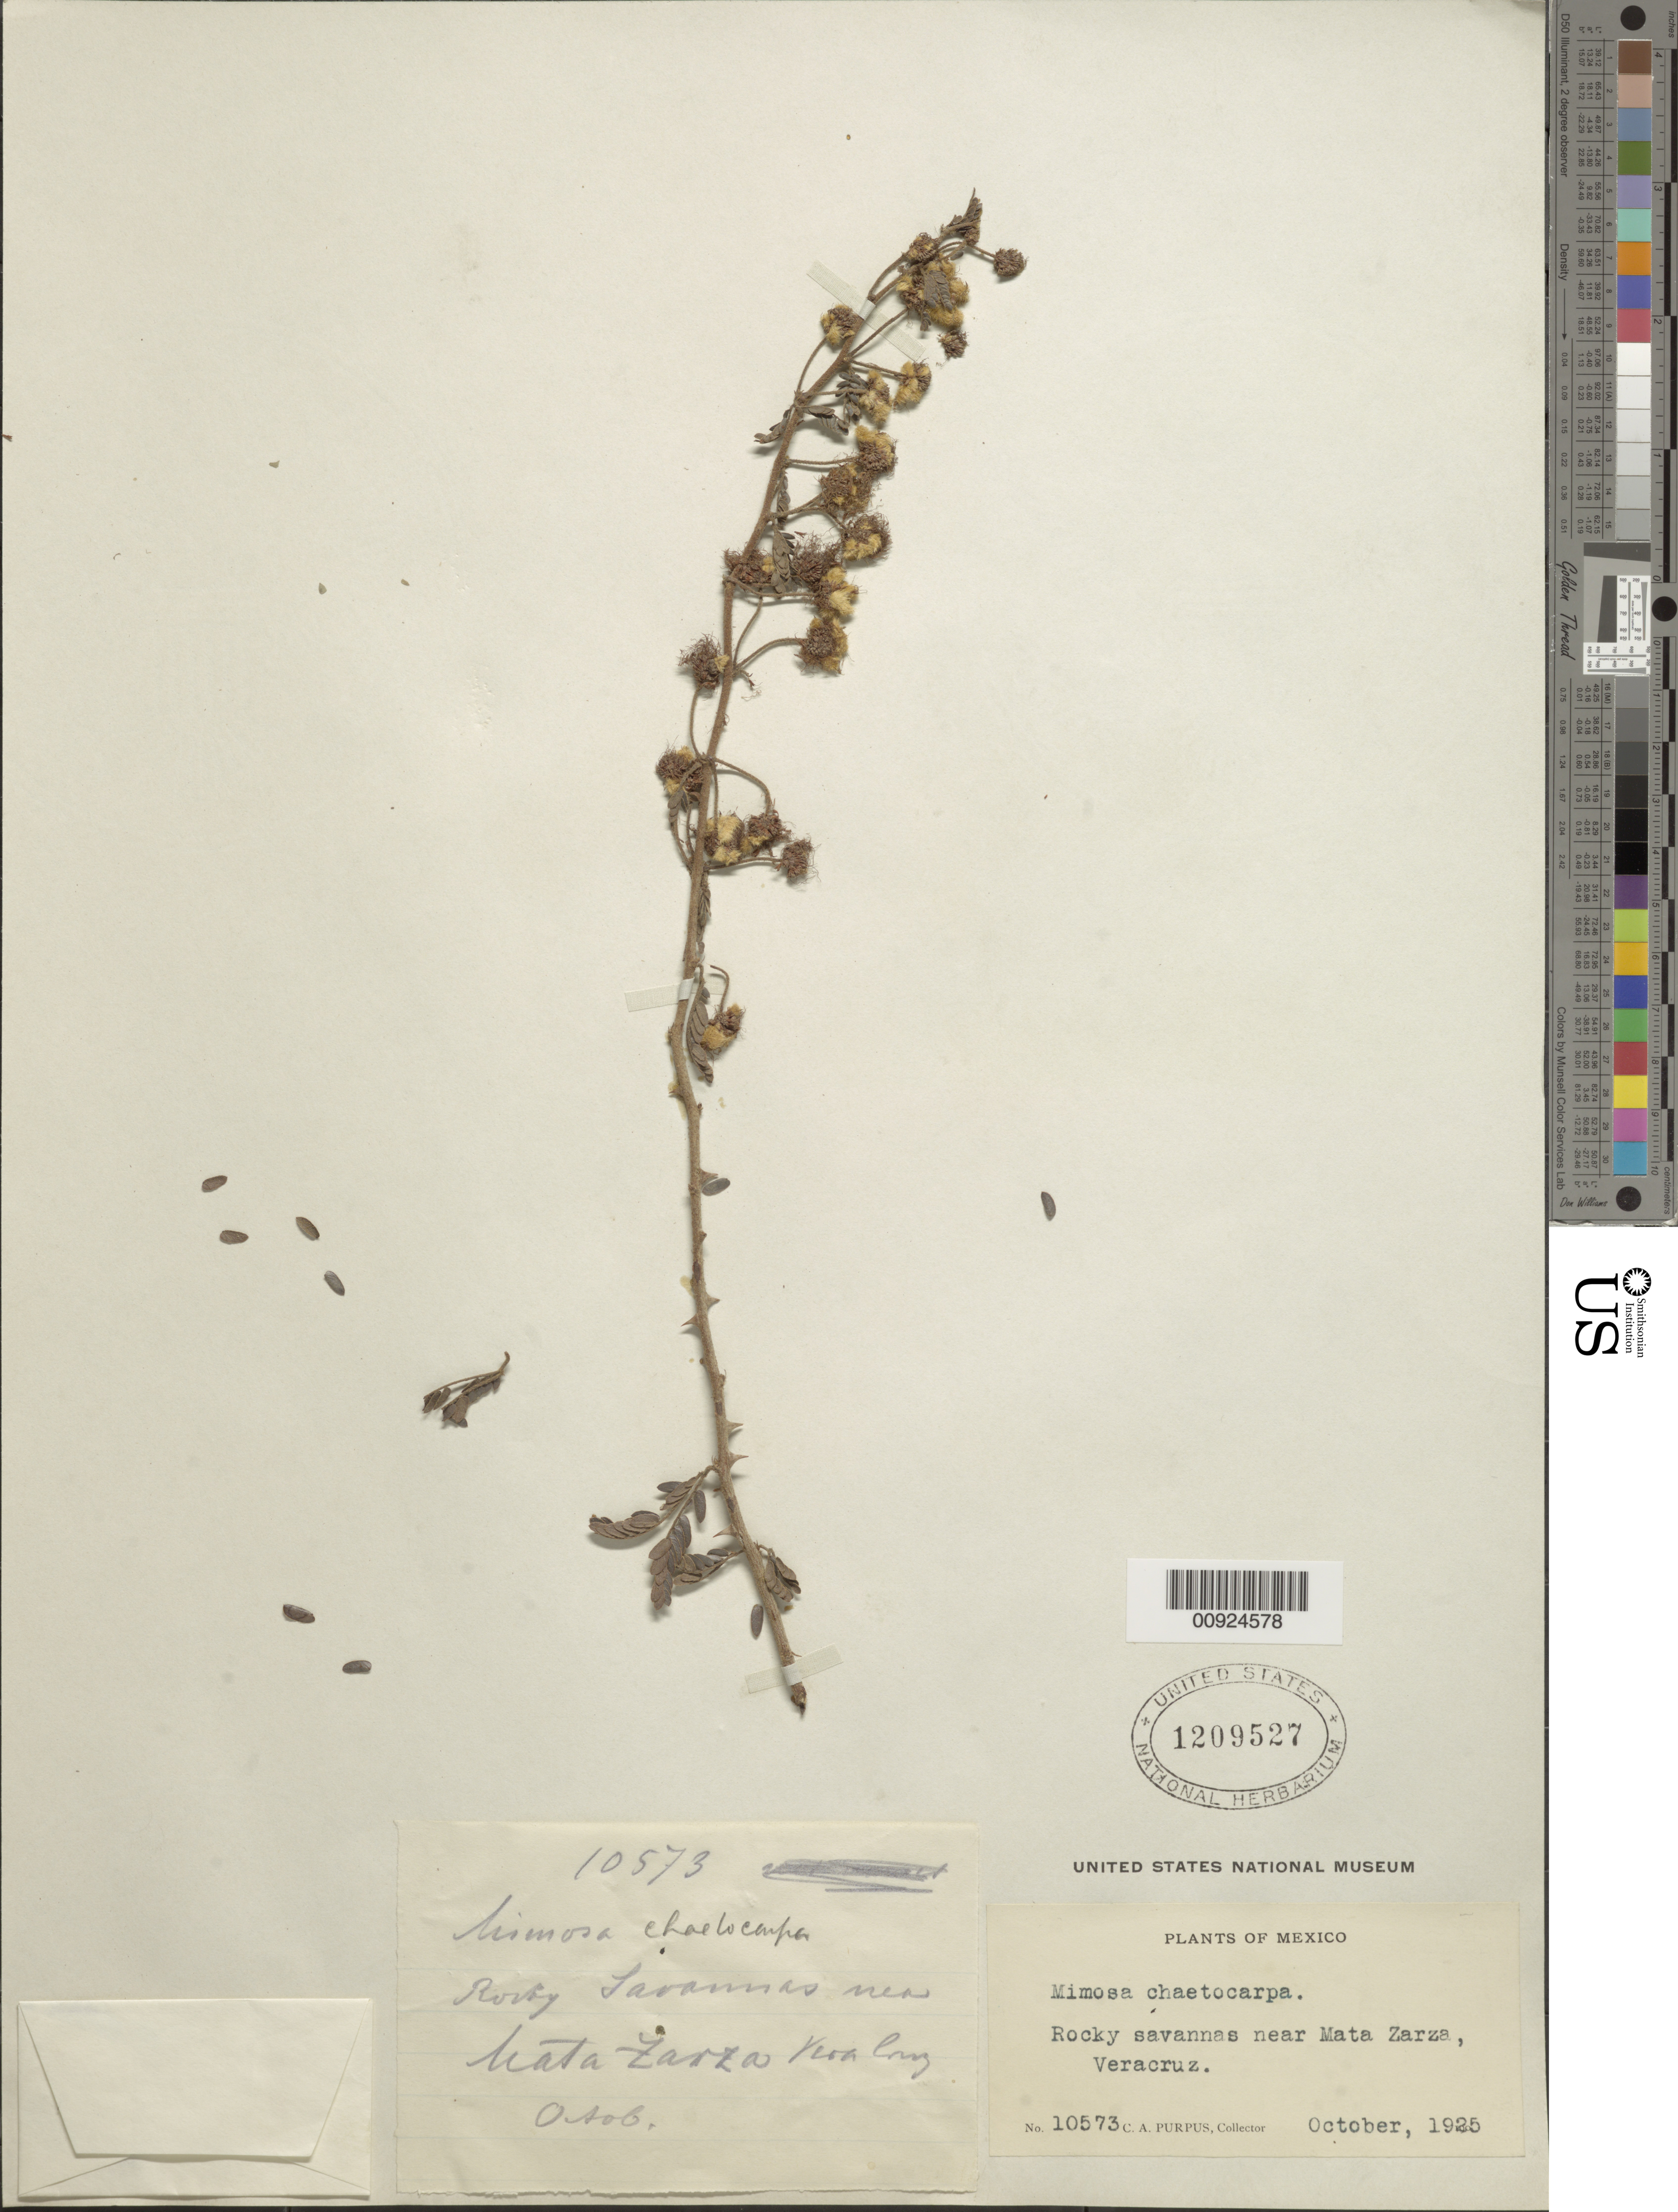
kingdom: Plantae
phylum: Tracheophyta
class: Magnoliopsida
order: Fabales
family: Fabaceae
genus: Mimosa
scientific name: Mimosa chaetocarpa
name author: Brandegee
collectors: C. A. Purpus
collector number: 10573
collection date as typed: Oct 1925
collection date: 1925-10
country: Mexico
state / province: Veracruz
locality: Near Mata Zarza, Veracruz.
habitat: Rocky savannas.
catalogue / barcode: US 1209527